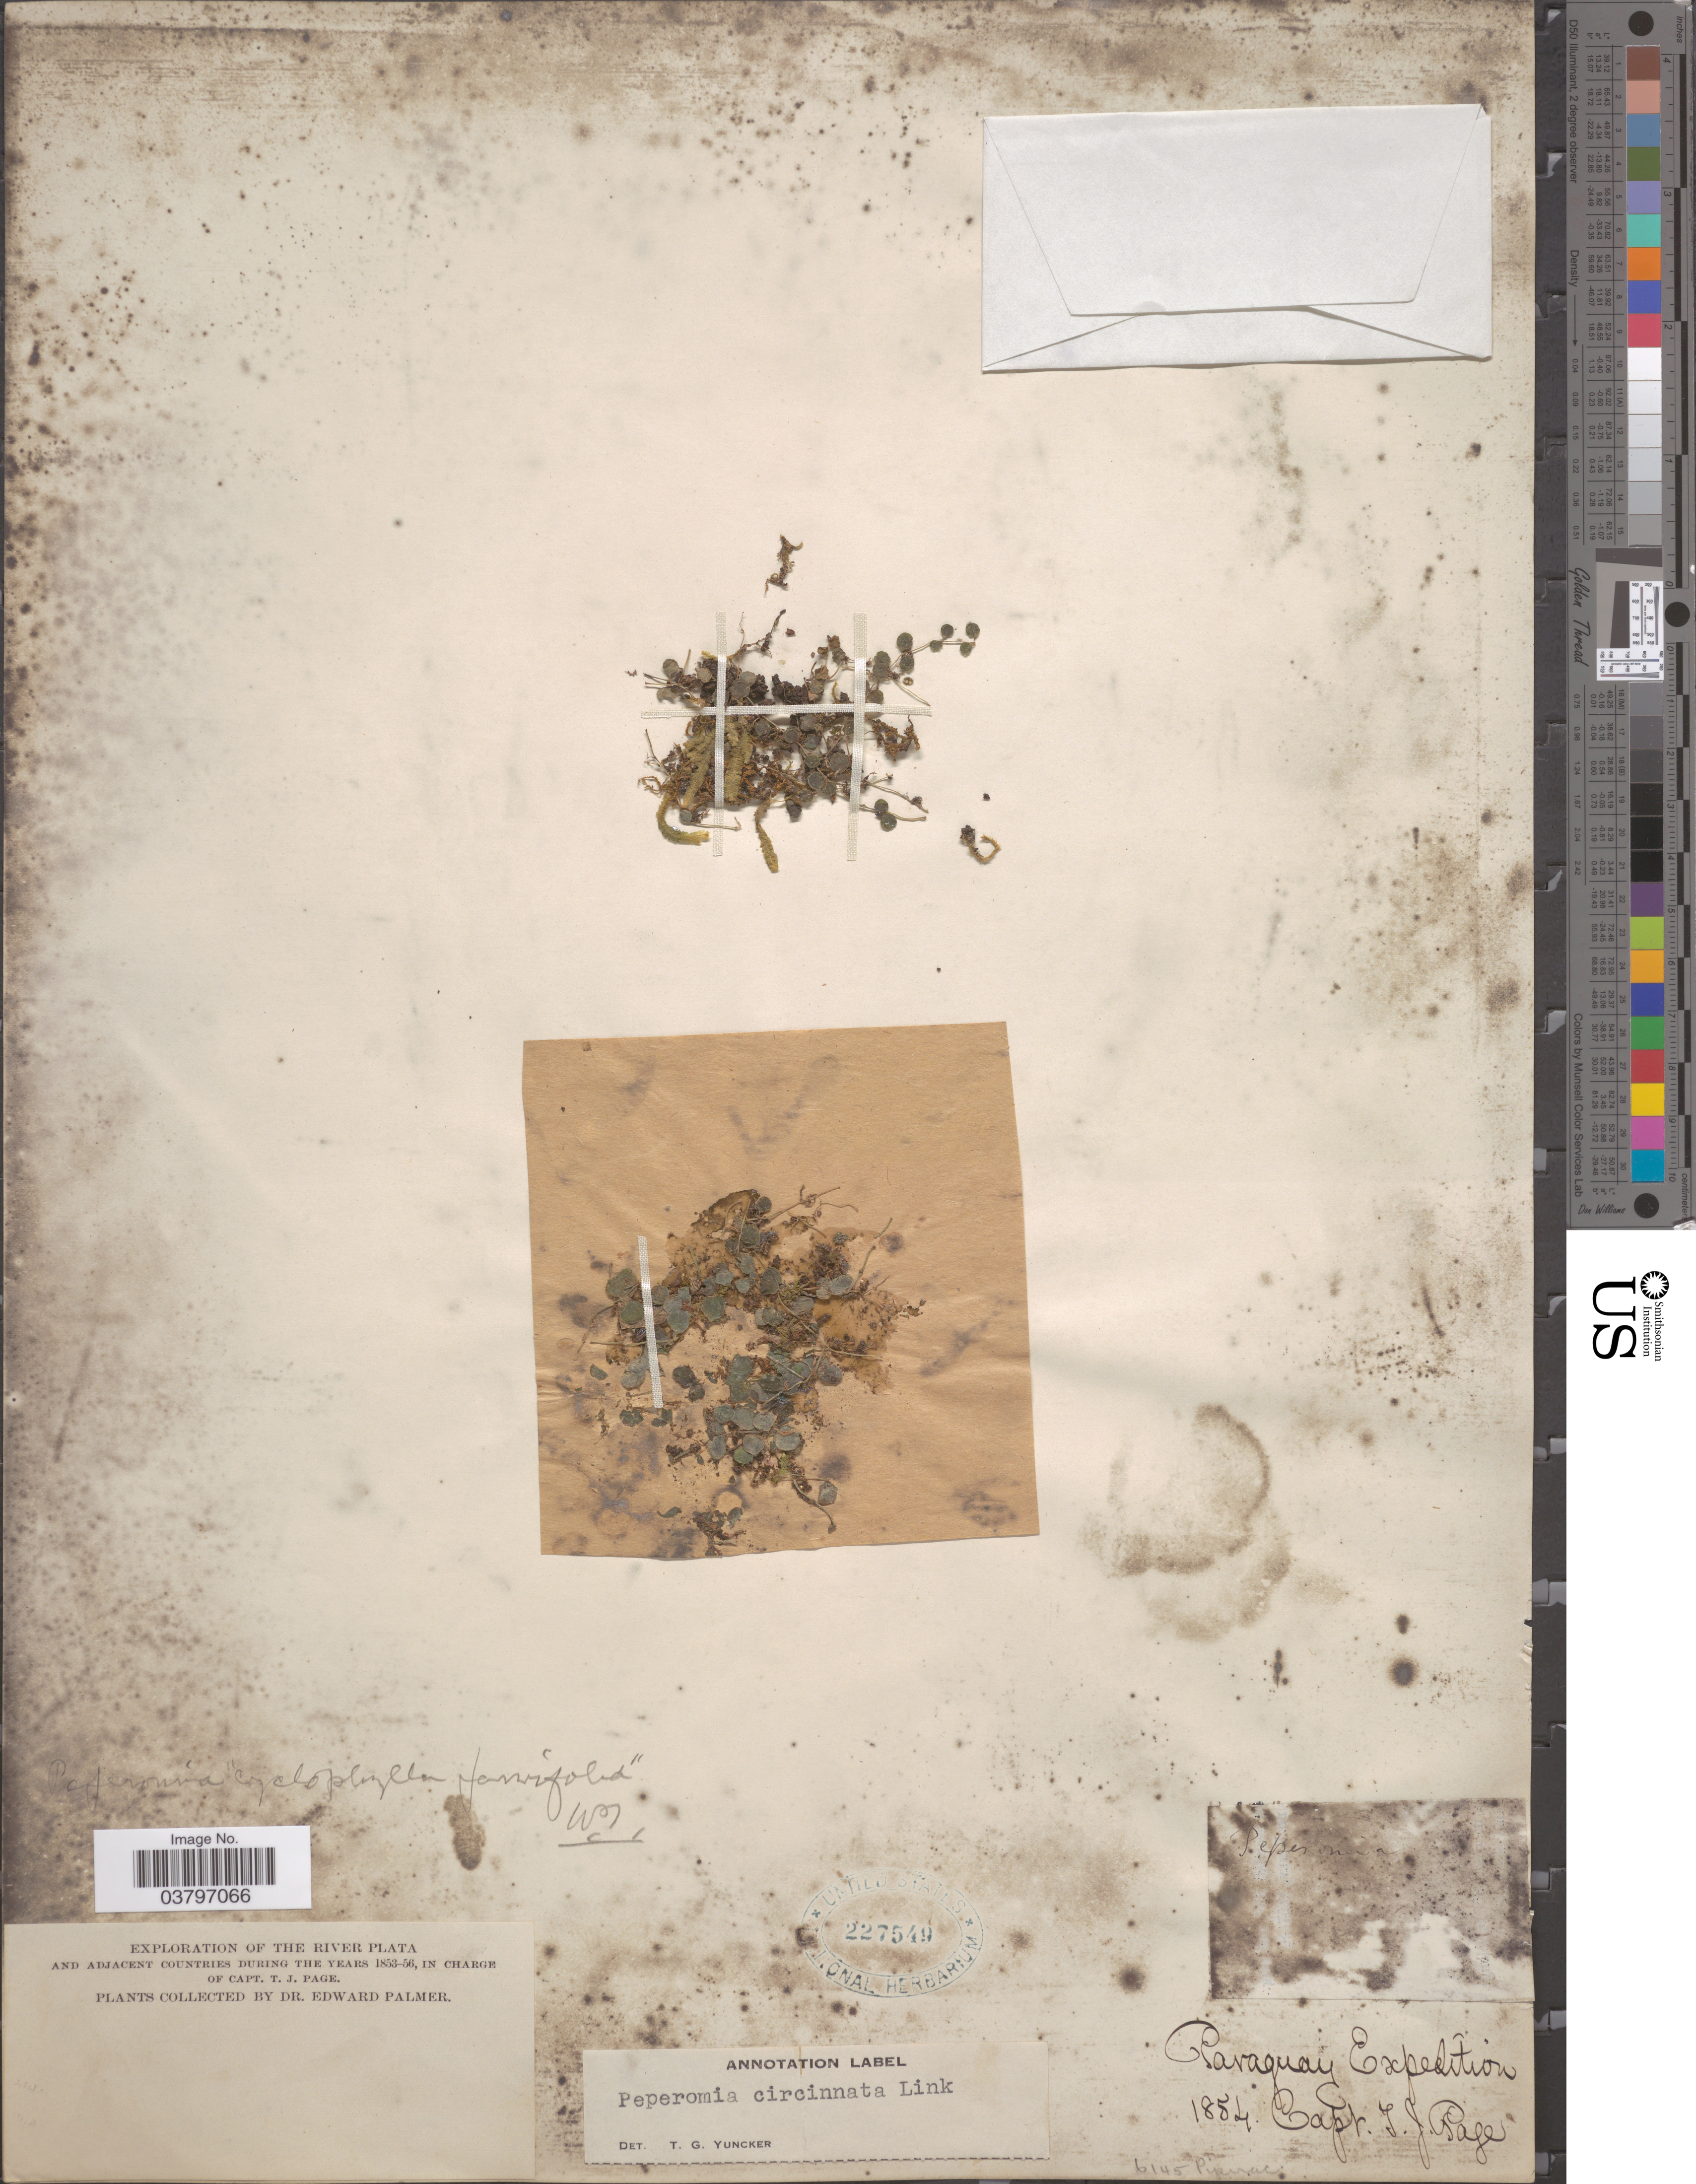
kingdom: Plantae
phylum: Tracheophyta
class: Magnoliopsida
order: Piperales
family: Piperaceae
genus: Peperomia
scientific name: Peperomia circinnata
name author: Link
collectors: T. J. Page & E. Palmer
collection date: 1854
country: Paraguay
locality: The River Plata.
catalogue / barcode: US 227549